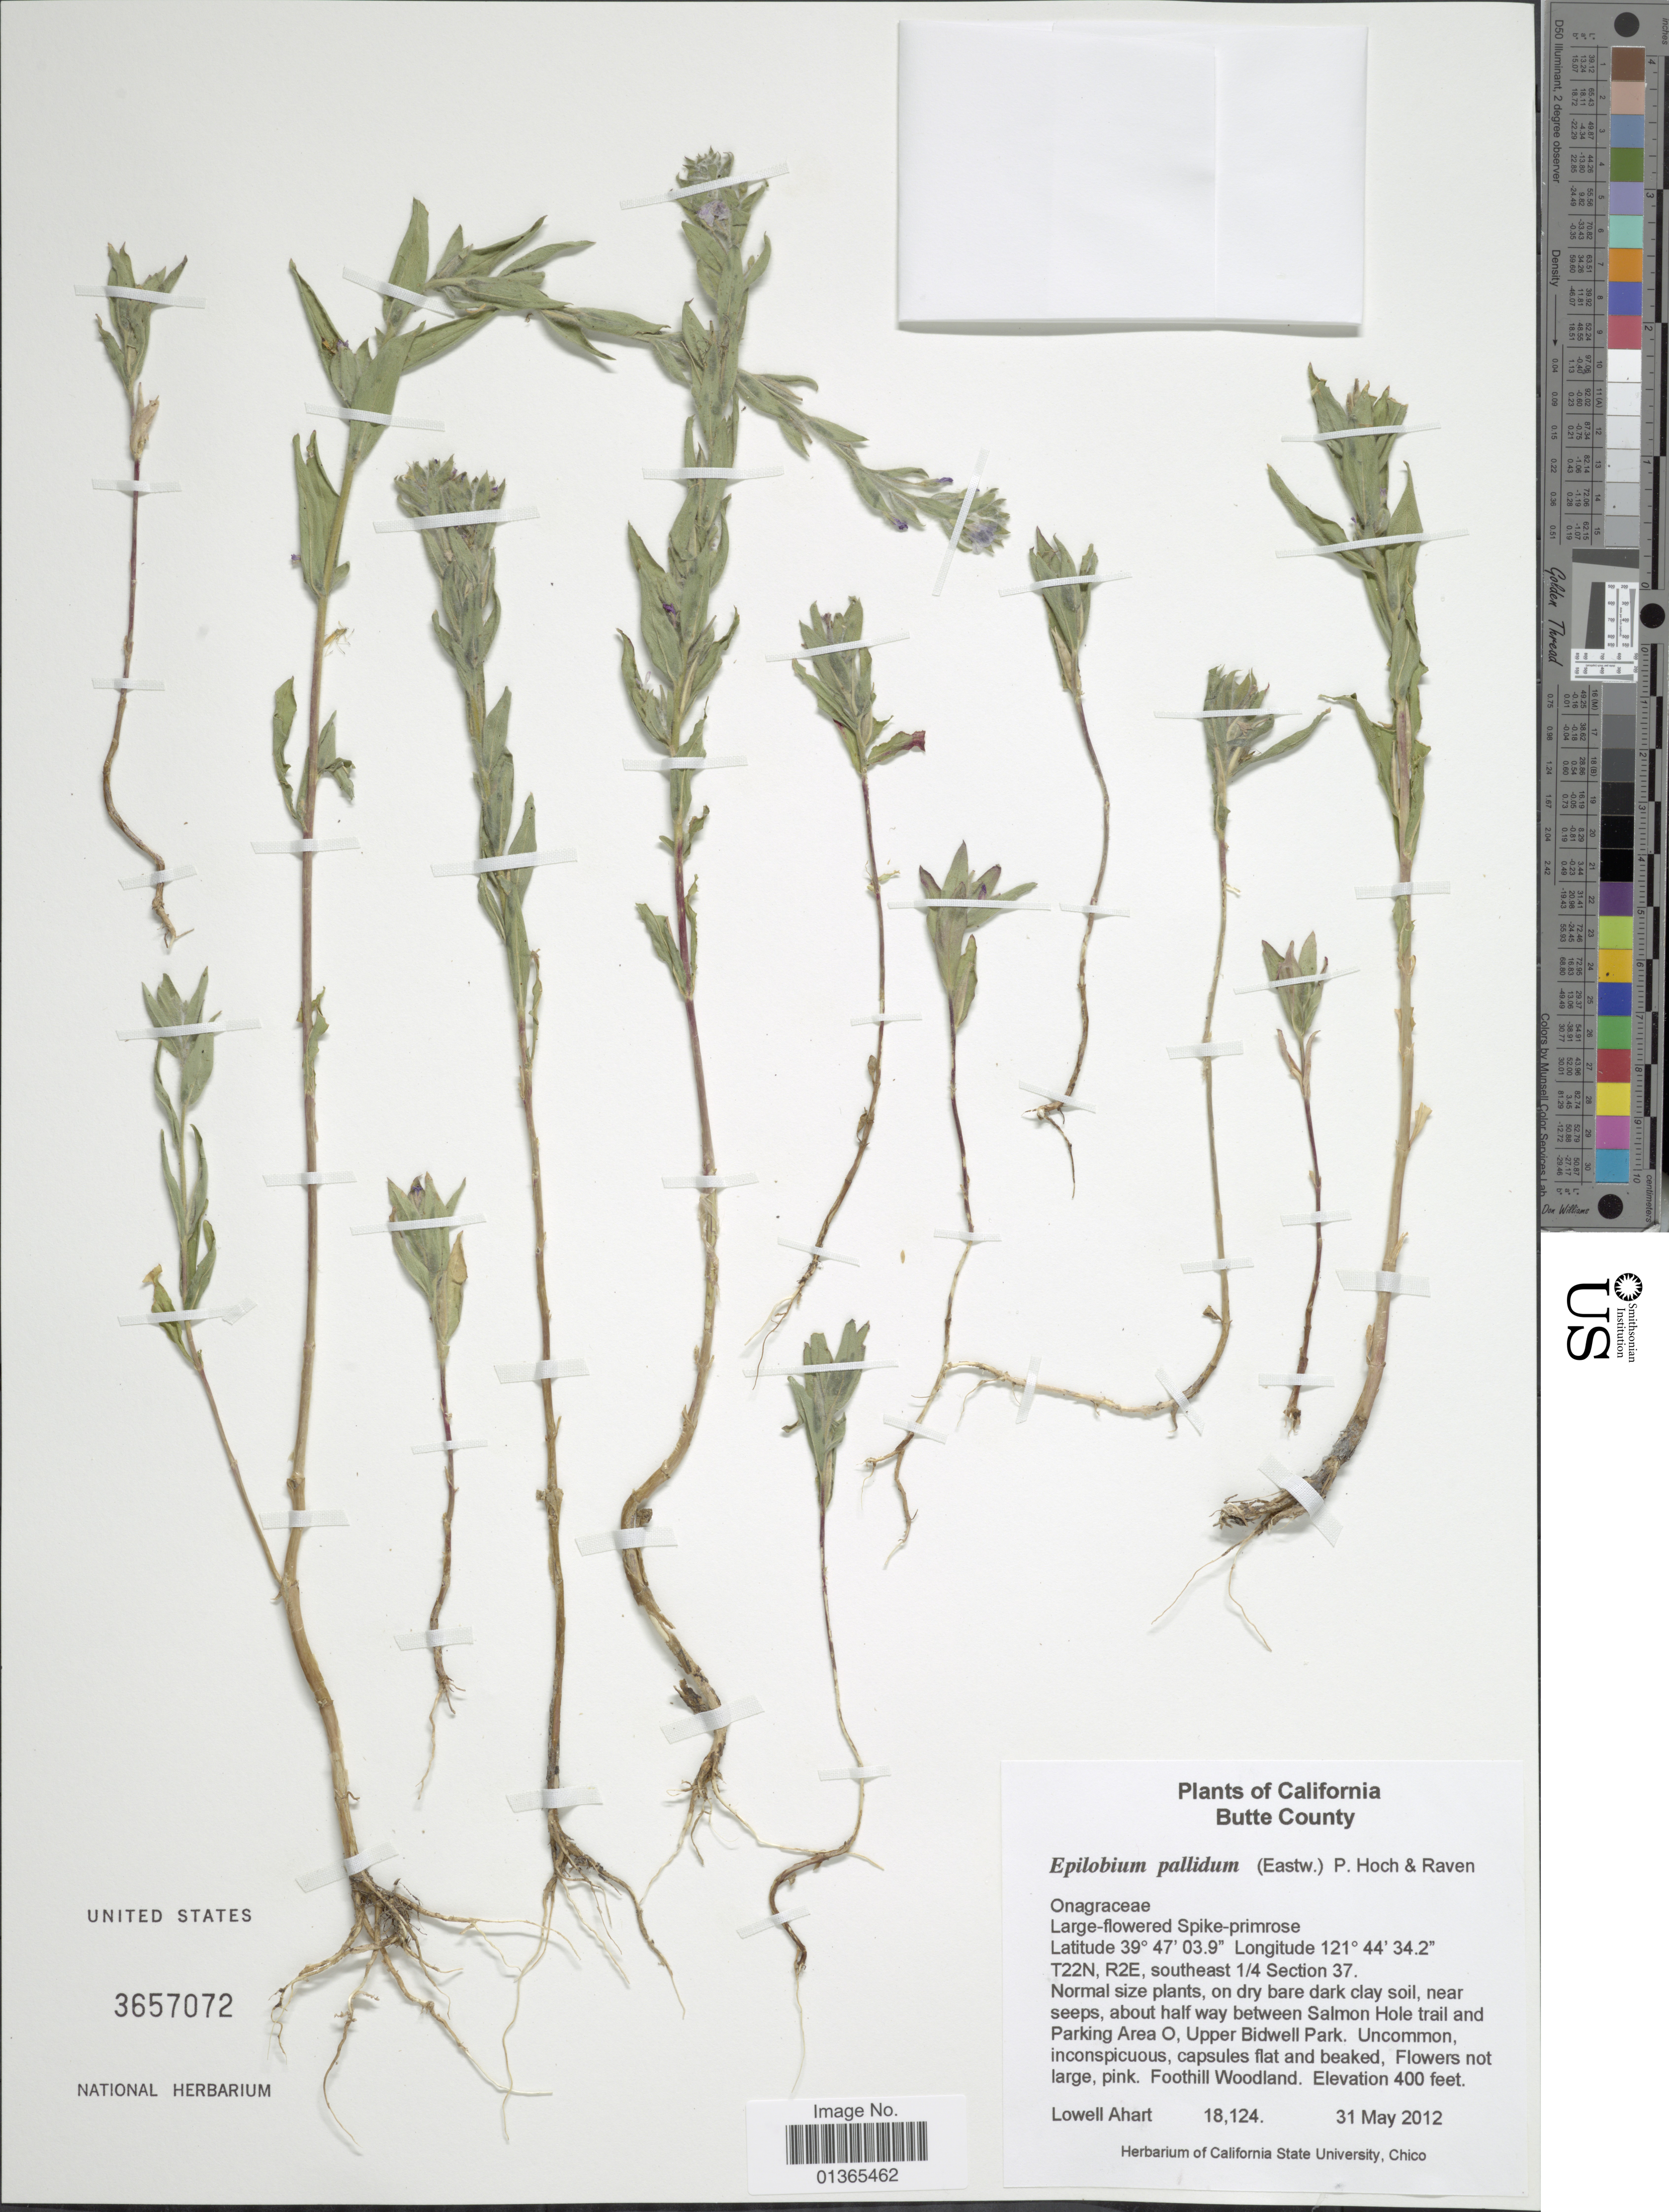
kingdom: Plantae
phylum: Tracheophyta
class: Magnoliopsida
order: Myrtales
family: Onagraceae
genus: Epilobium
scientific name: Epilobium pallidum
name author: (Eastw.) Hoch & P.H. Raven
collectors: L. Ahart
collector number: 18124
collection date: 2012-05-31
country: United States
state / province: California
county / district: Butte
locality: Butte County. T22N, R2E, southeast 1/4 Section 37. About half way between Salmon Hole trail and Parking Area O, Upper Bidwell Park.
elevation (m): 122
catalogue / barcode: US 3657072